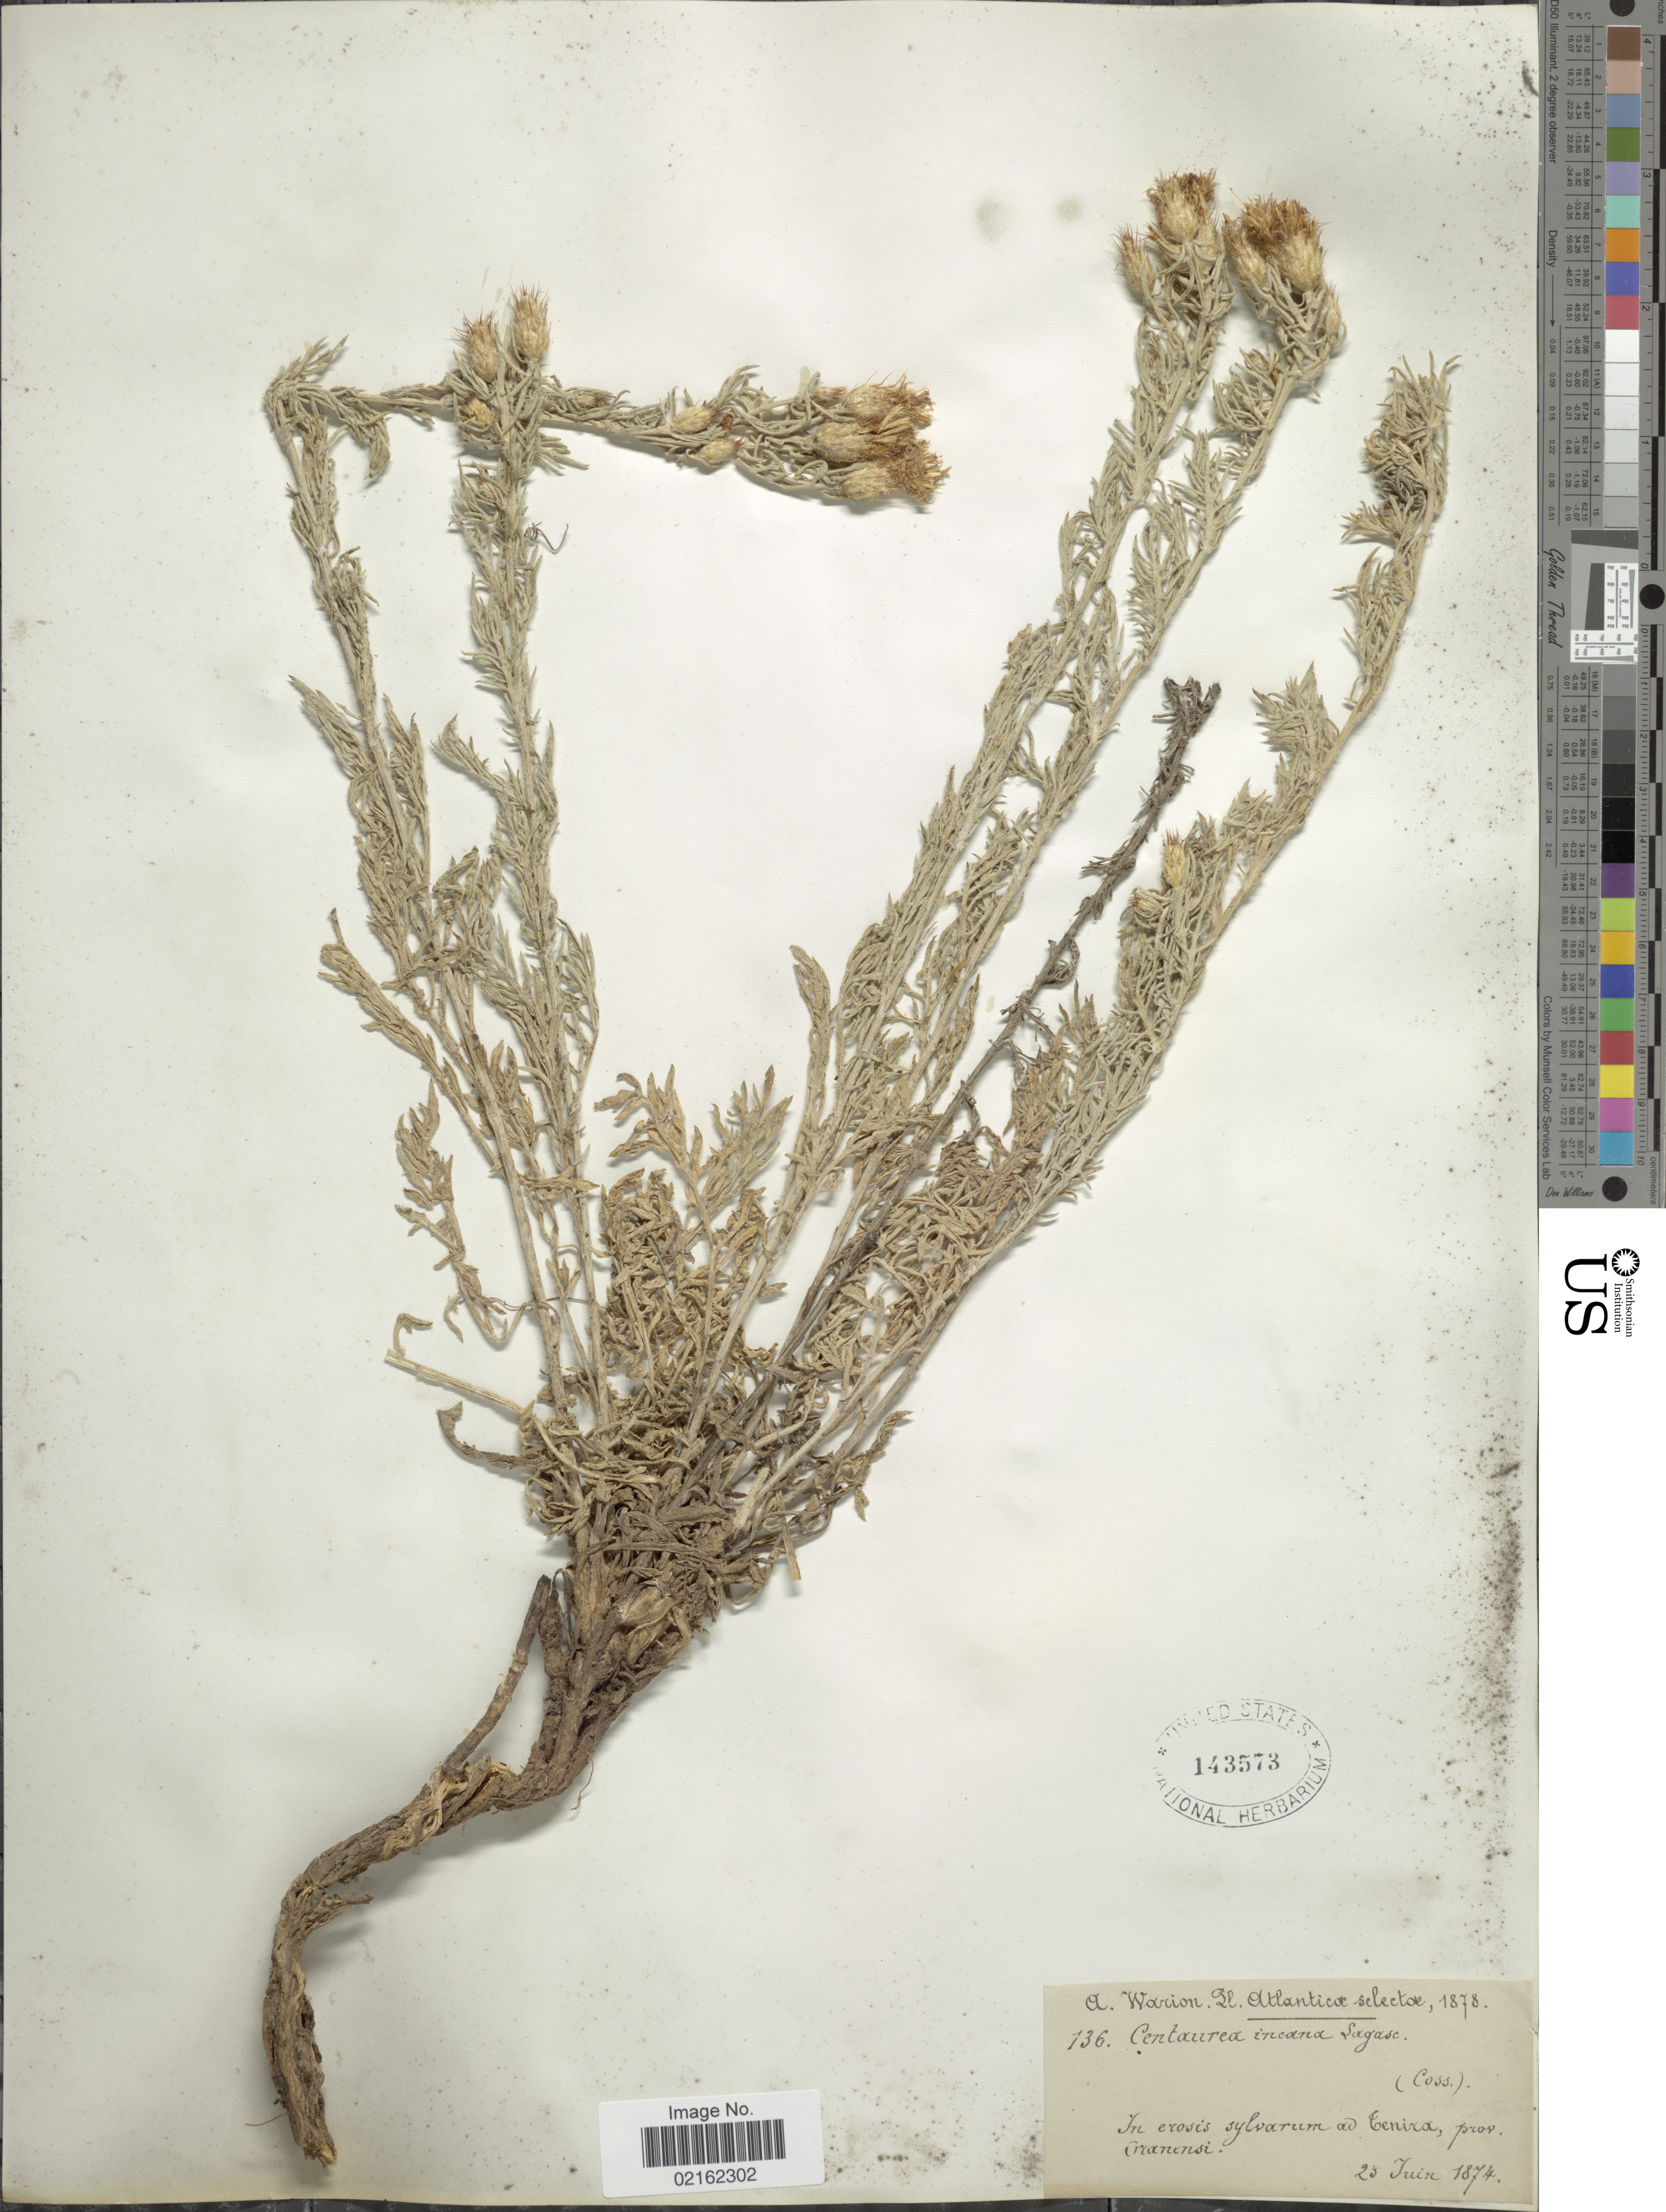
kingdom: Plantae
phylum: Tracheophyta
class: Magnoliopsida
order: Asterales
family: Asteraceae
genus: Centaurea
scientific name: Centaurea resupinata subsp. lagascae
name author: (Nyman) Fern. Casas & Sussana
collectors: A. Warion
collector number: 136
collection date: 1874-06-23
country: Algeria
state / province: Oran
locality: Atlanticae, ad Tenira, Prov. Oranensi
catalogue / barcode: US 143573